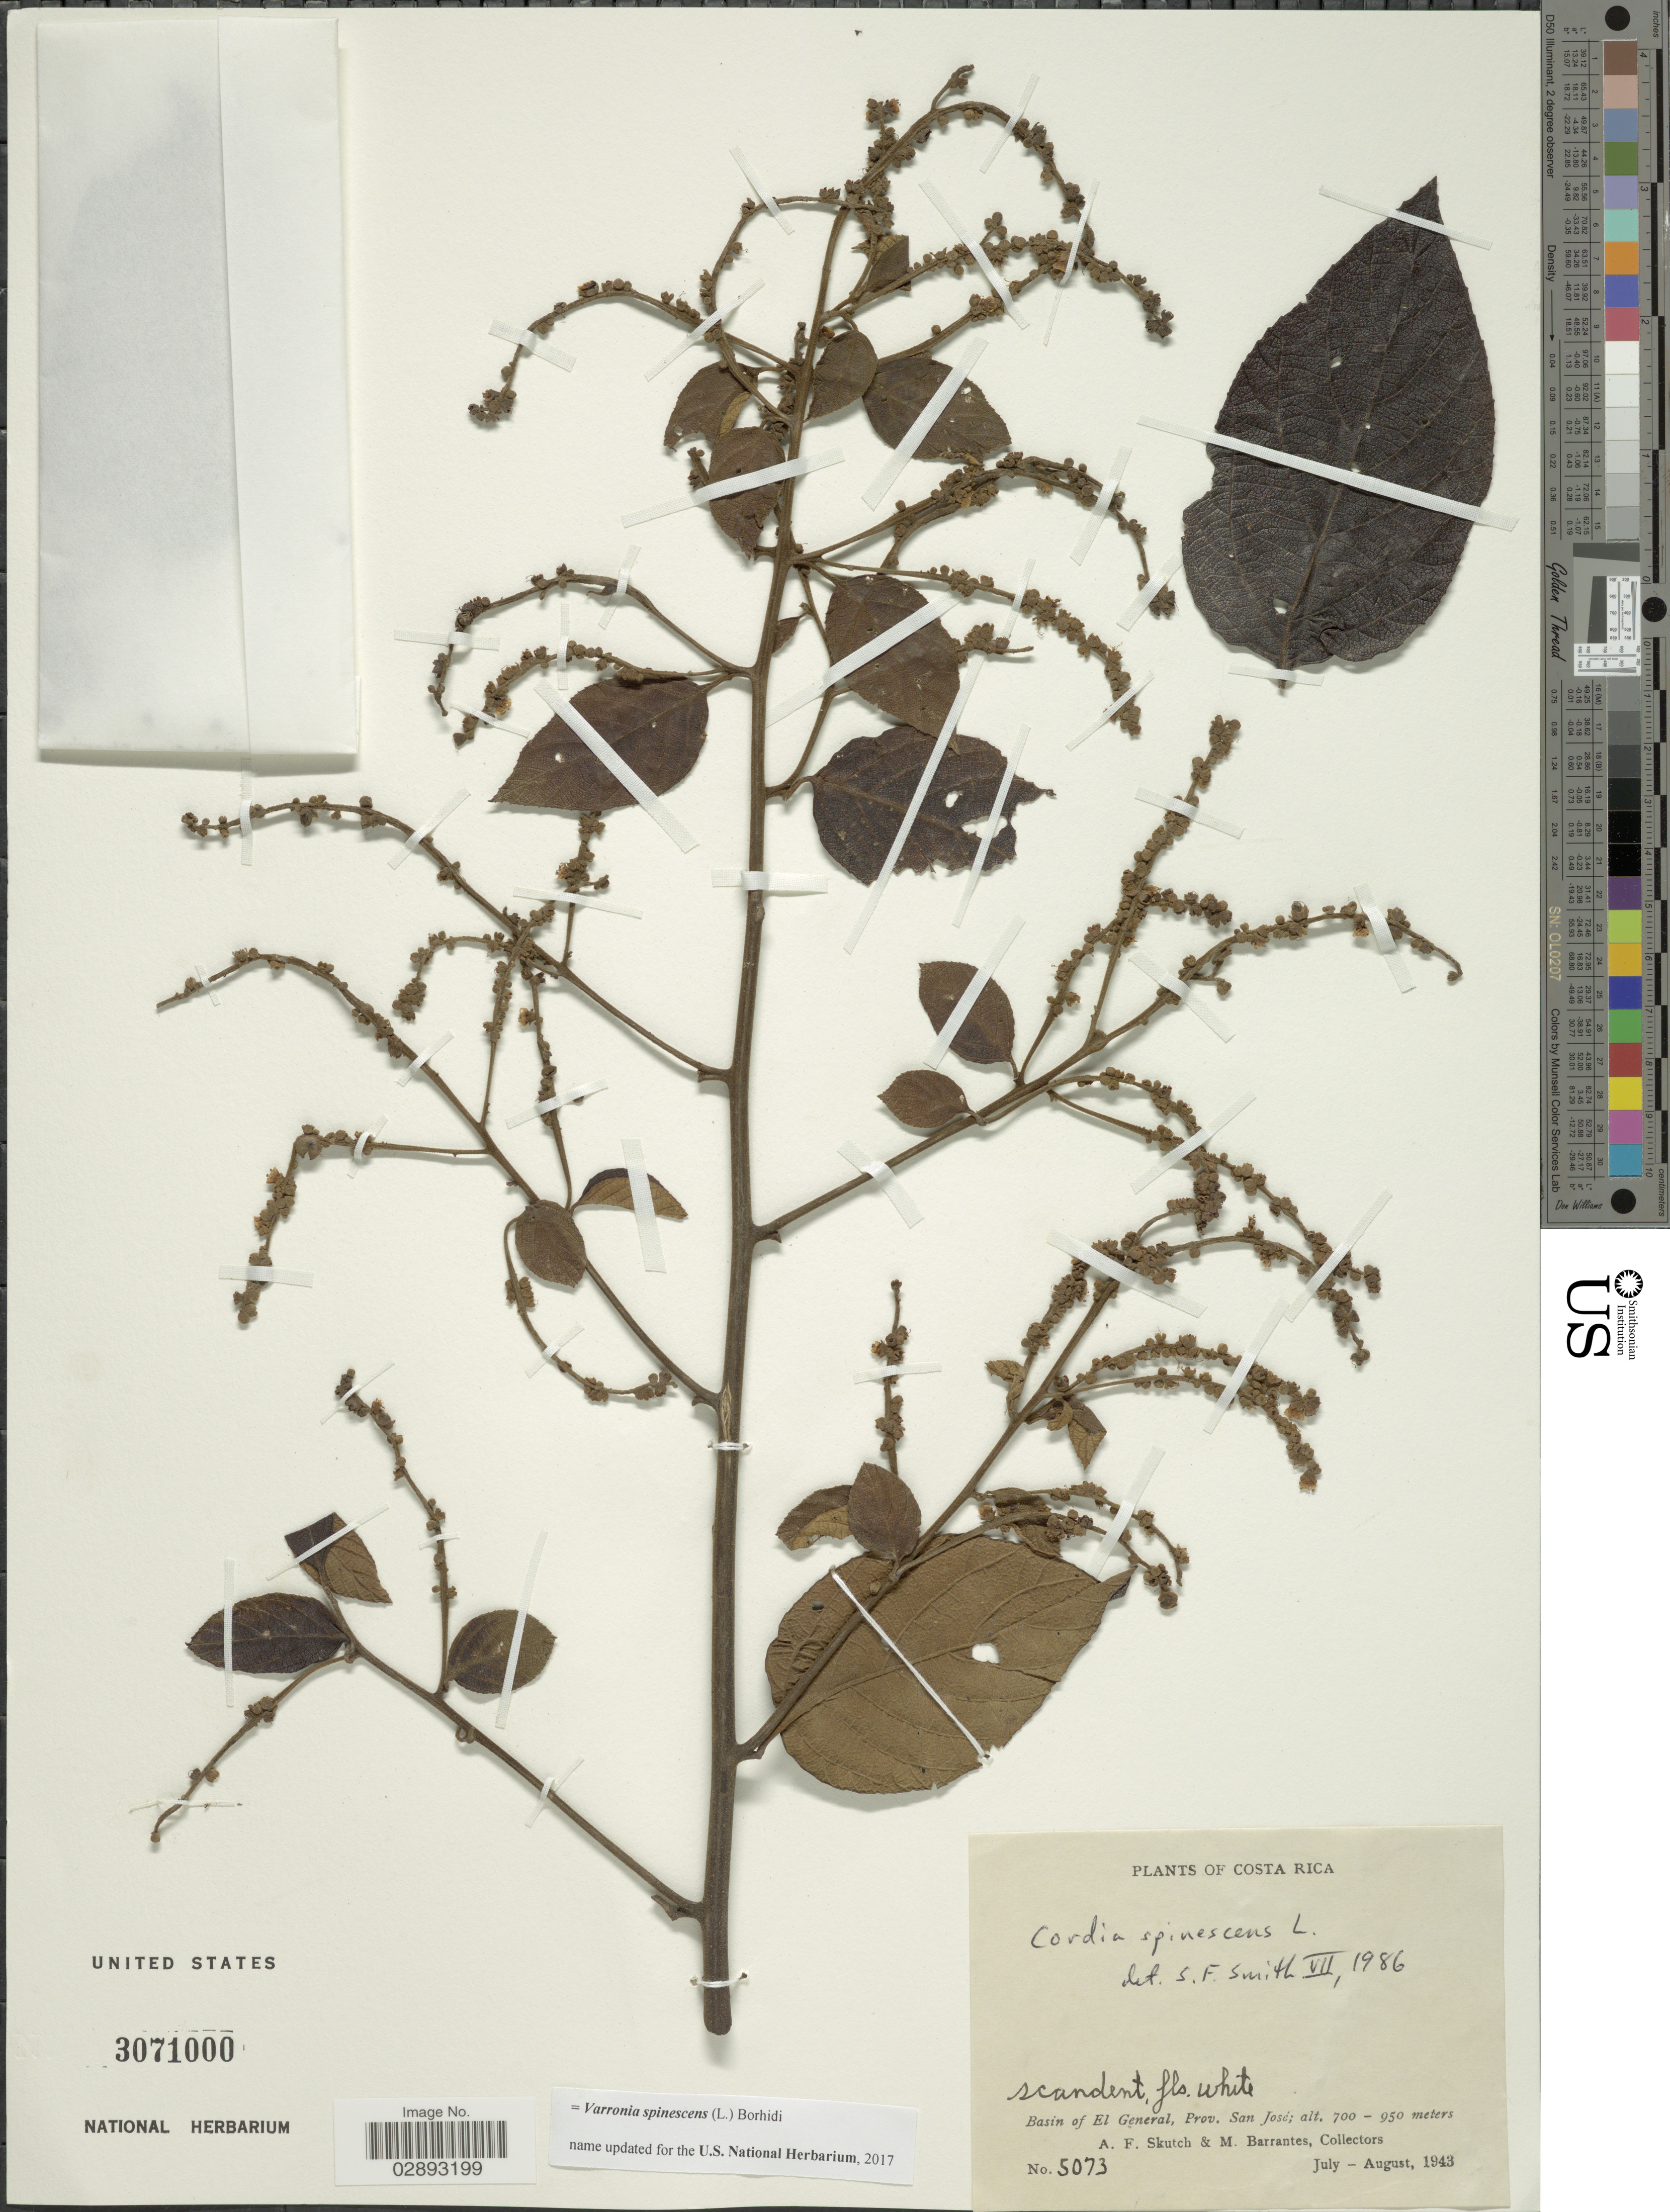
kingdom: Plantae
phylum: Tracheophyta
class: Magnoliopsida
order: Boraginales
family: Cordiaceae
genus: Varronia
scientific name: Varronia spinescens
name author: (L.) Borhidi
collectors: A. F. Skutch & M. Barrantes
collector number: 5073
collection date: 1943-08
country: Costa Rica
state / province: San José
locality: Basin of El General, Prov. San José.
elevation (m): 700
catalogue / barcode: US 3071000